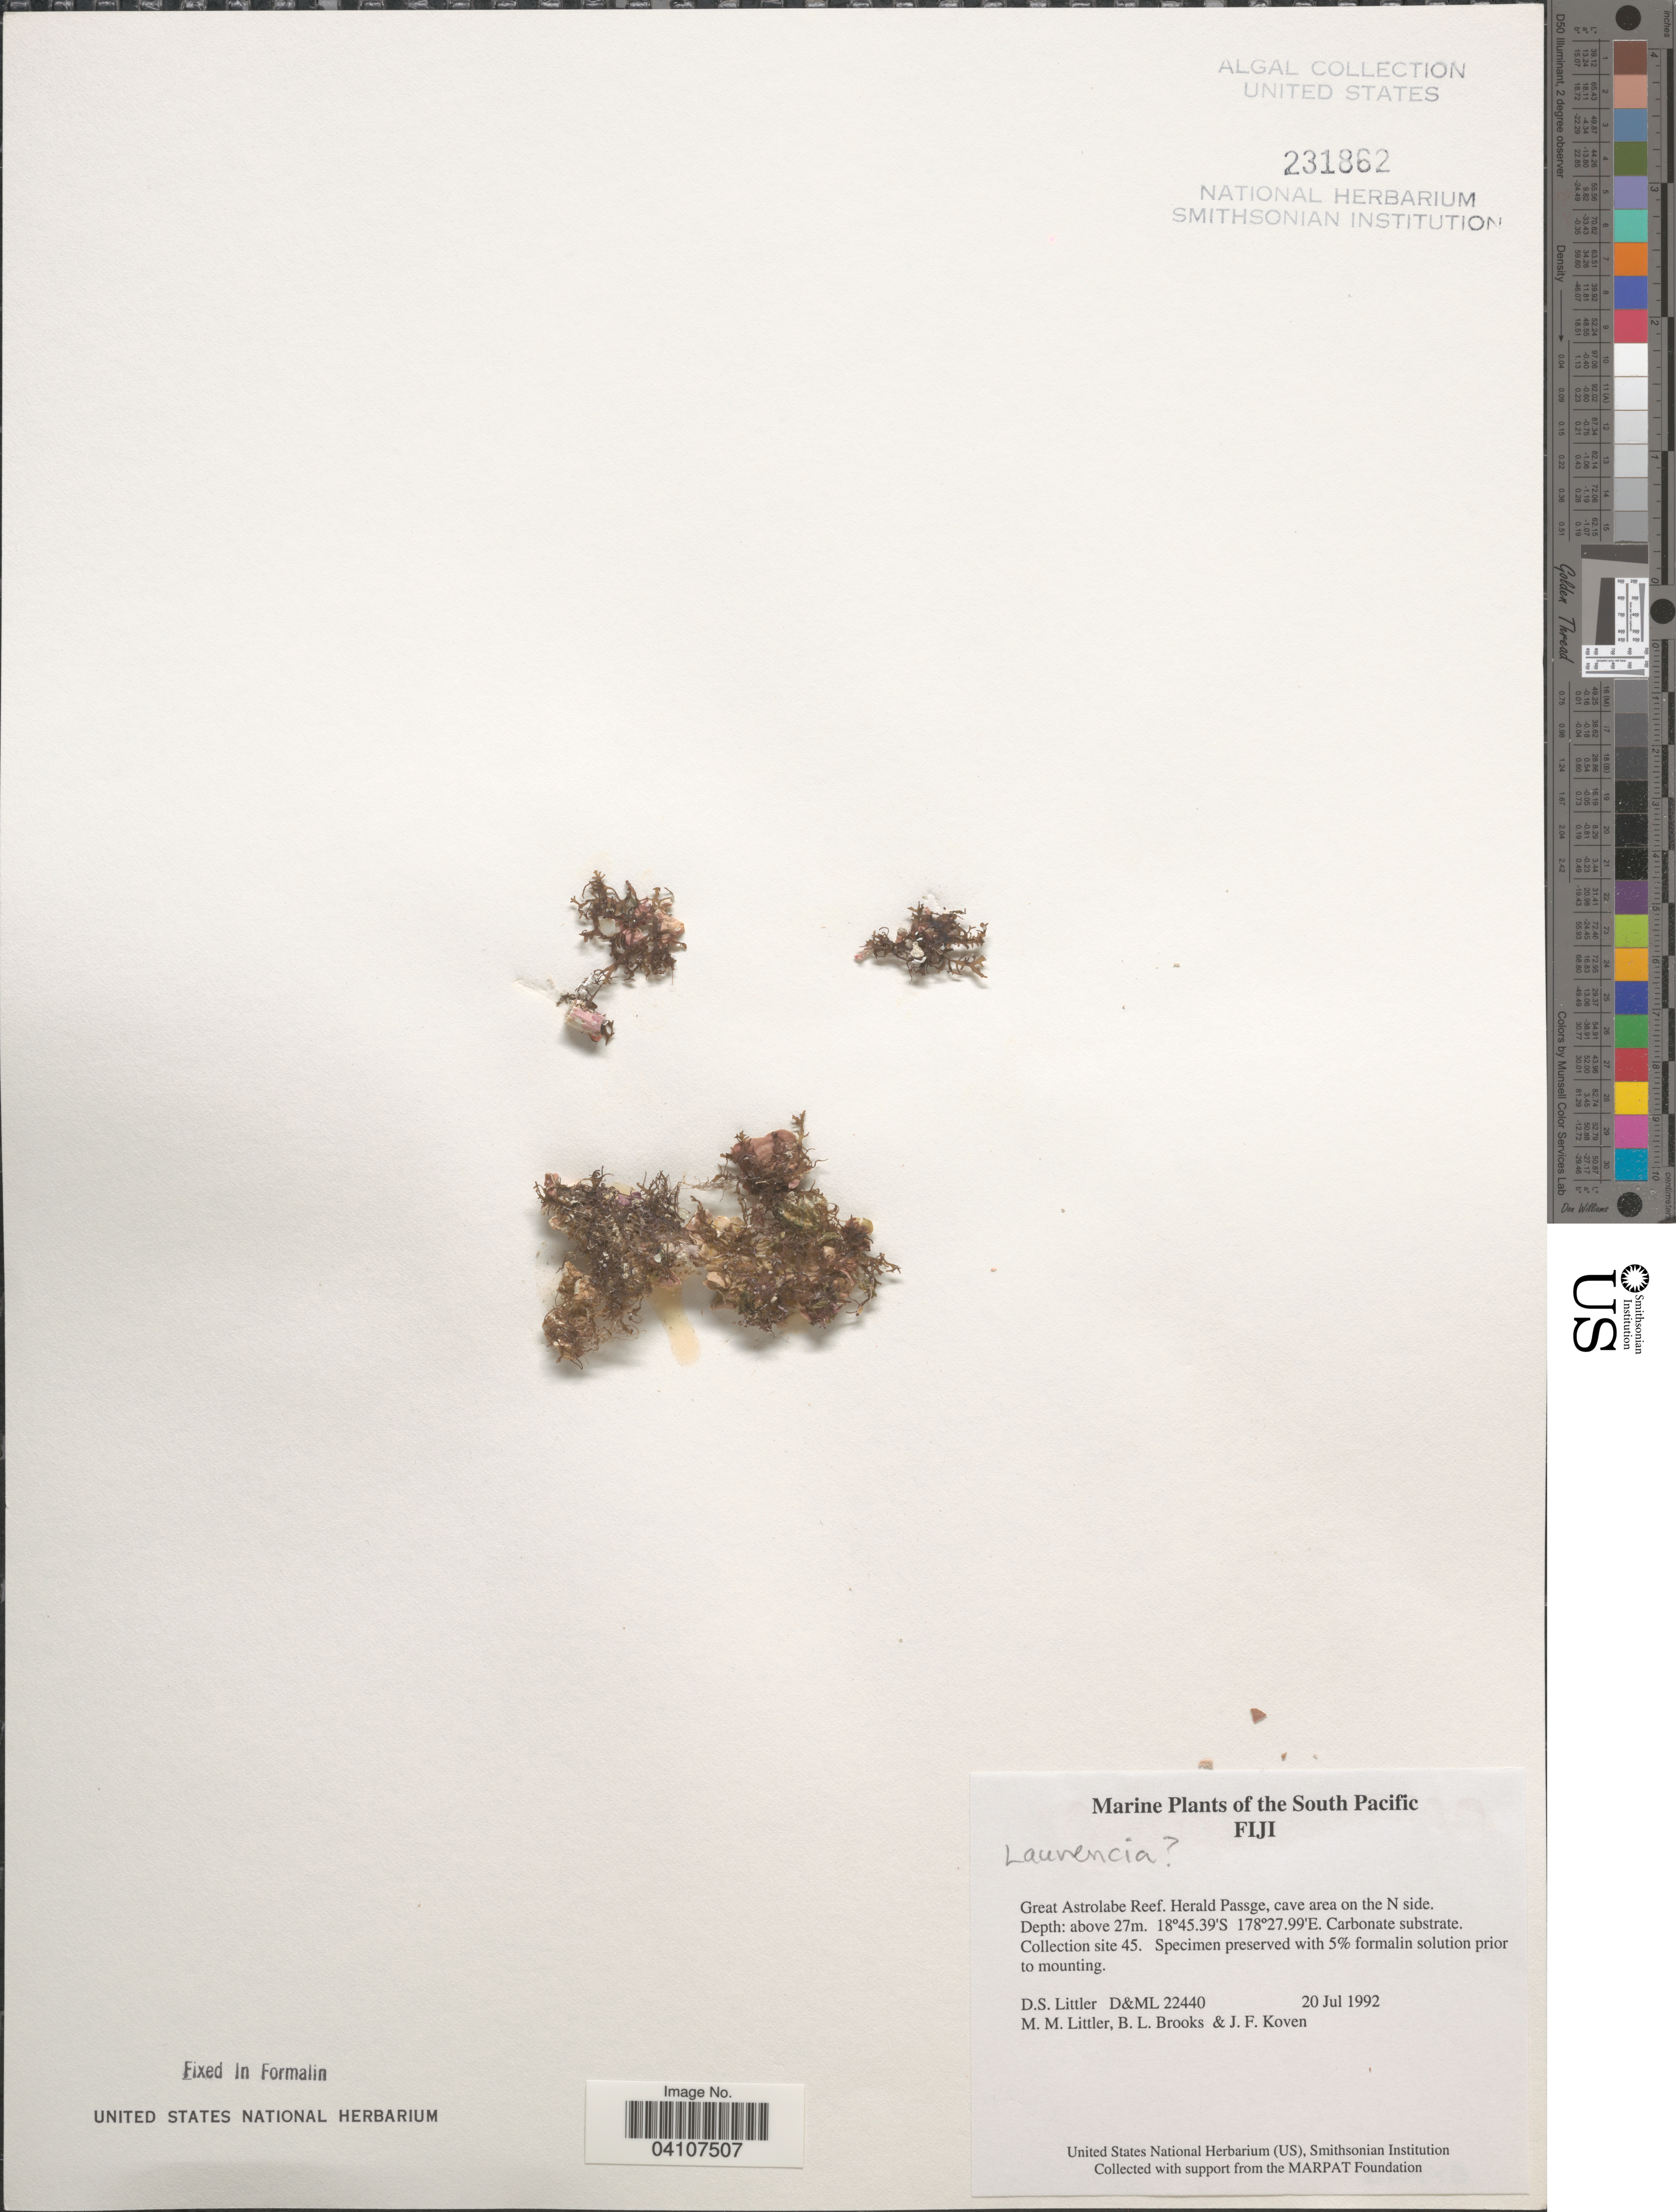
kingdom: Plantae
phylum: Rhodophyta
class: Florideophyceae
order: Ceramiales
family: Rhodomelaceae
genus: Laurencia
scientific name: Laurencia sp.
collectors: D. S. Littler & B. Brooks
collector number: D&ML 22440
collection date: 1992-07-20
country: Fiji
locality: The South Pacific. Great Astrolabe Reef. Herald Passge, cave area on the N side. Collection site 45.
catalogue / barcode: US 231862